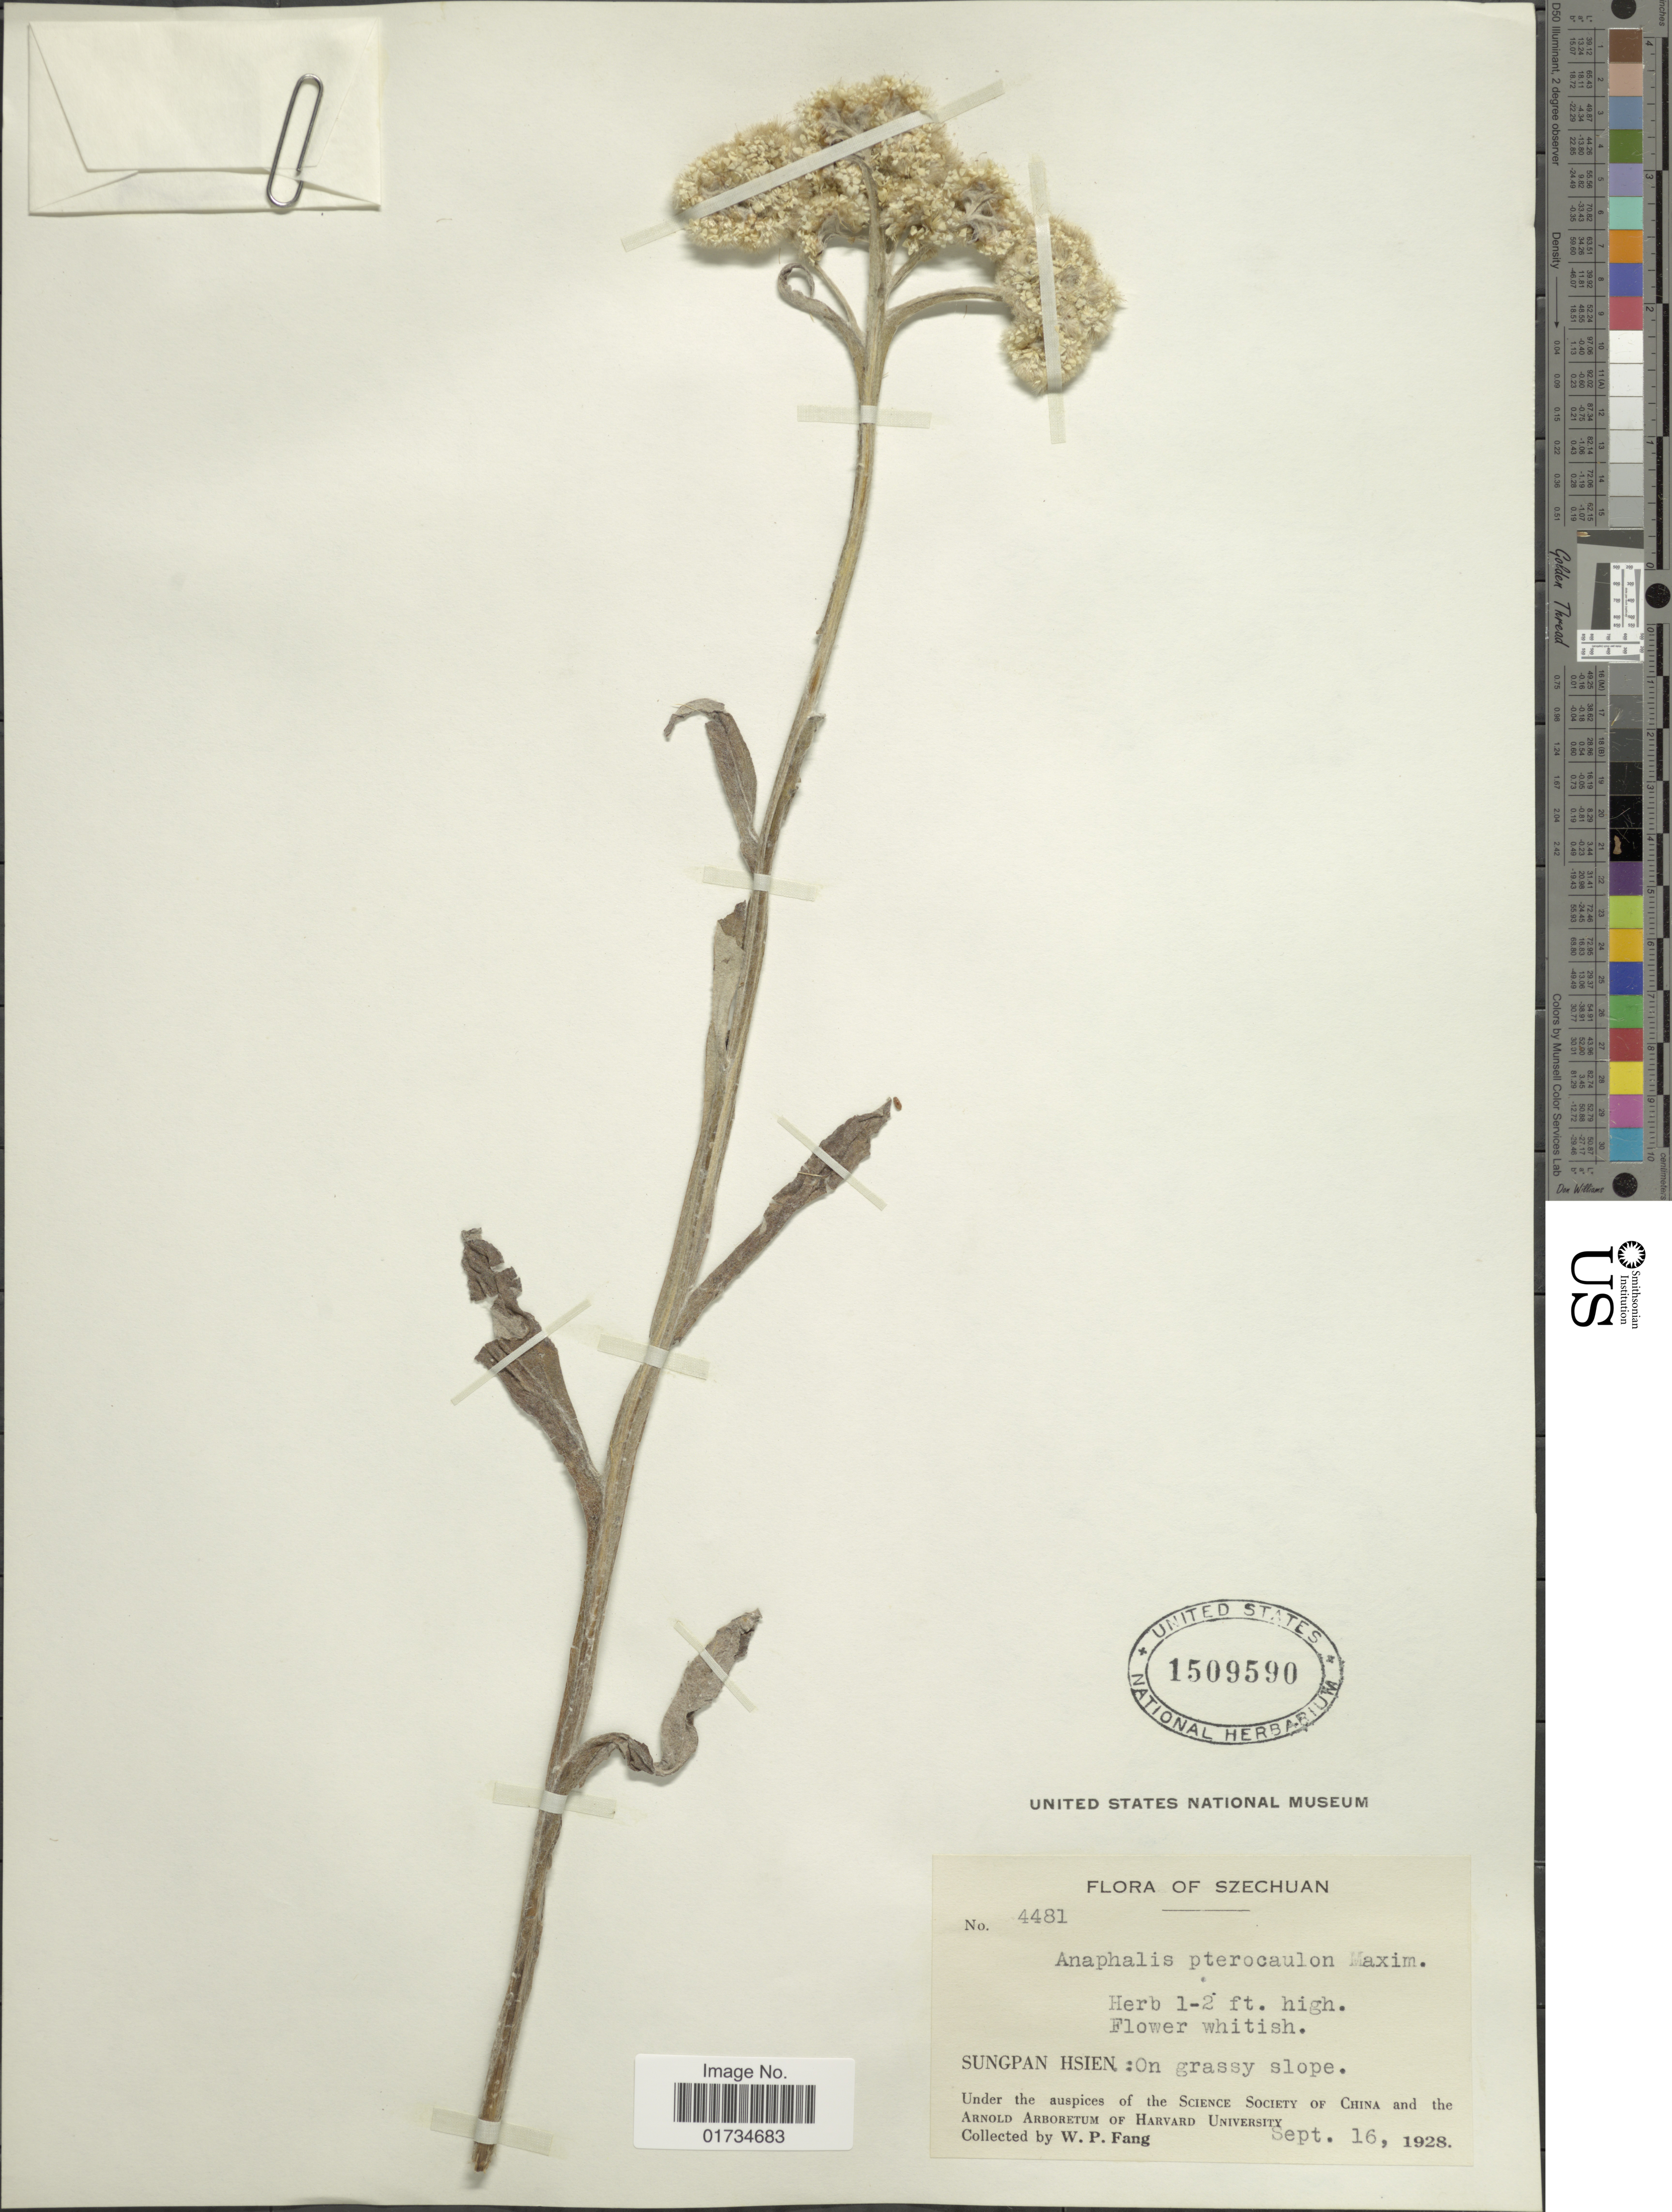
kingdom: Plantae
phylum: Tracheophyta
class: Magnoliopsida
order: Asterales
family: Asteraceae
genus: Anaphalis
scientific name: Anaphalis pterocaulon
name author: Maxim.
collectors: W. P. Fang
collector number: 44814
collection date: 1928-09-16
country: China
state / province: Sichuan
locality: Szechuan. Sungpang Hsien: On grassy slope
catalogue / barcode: US 1509590